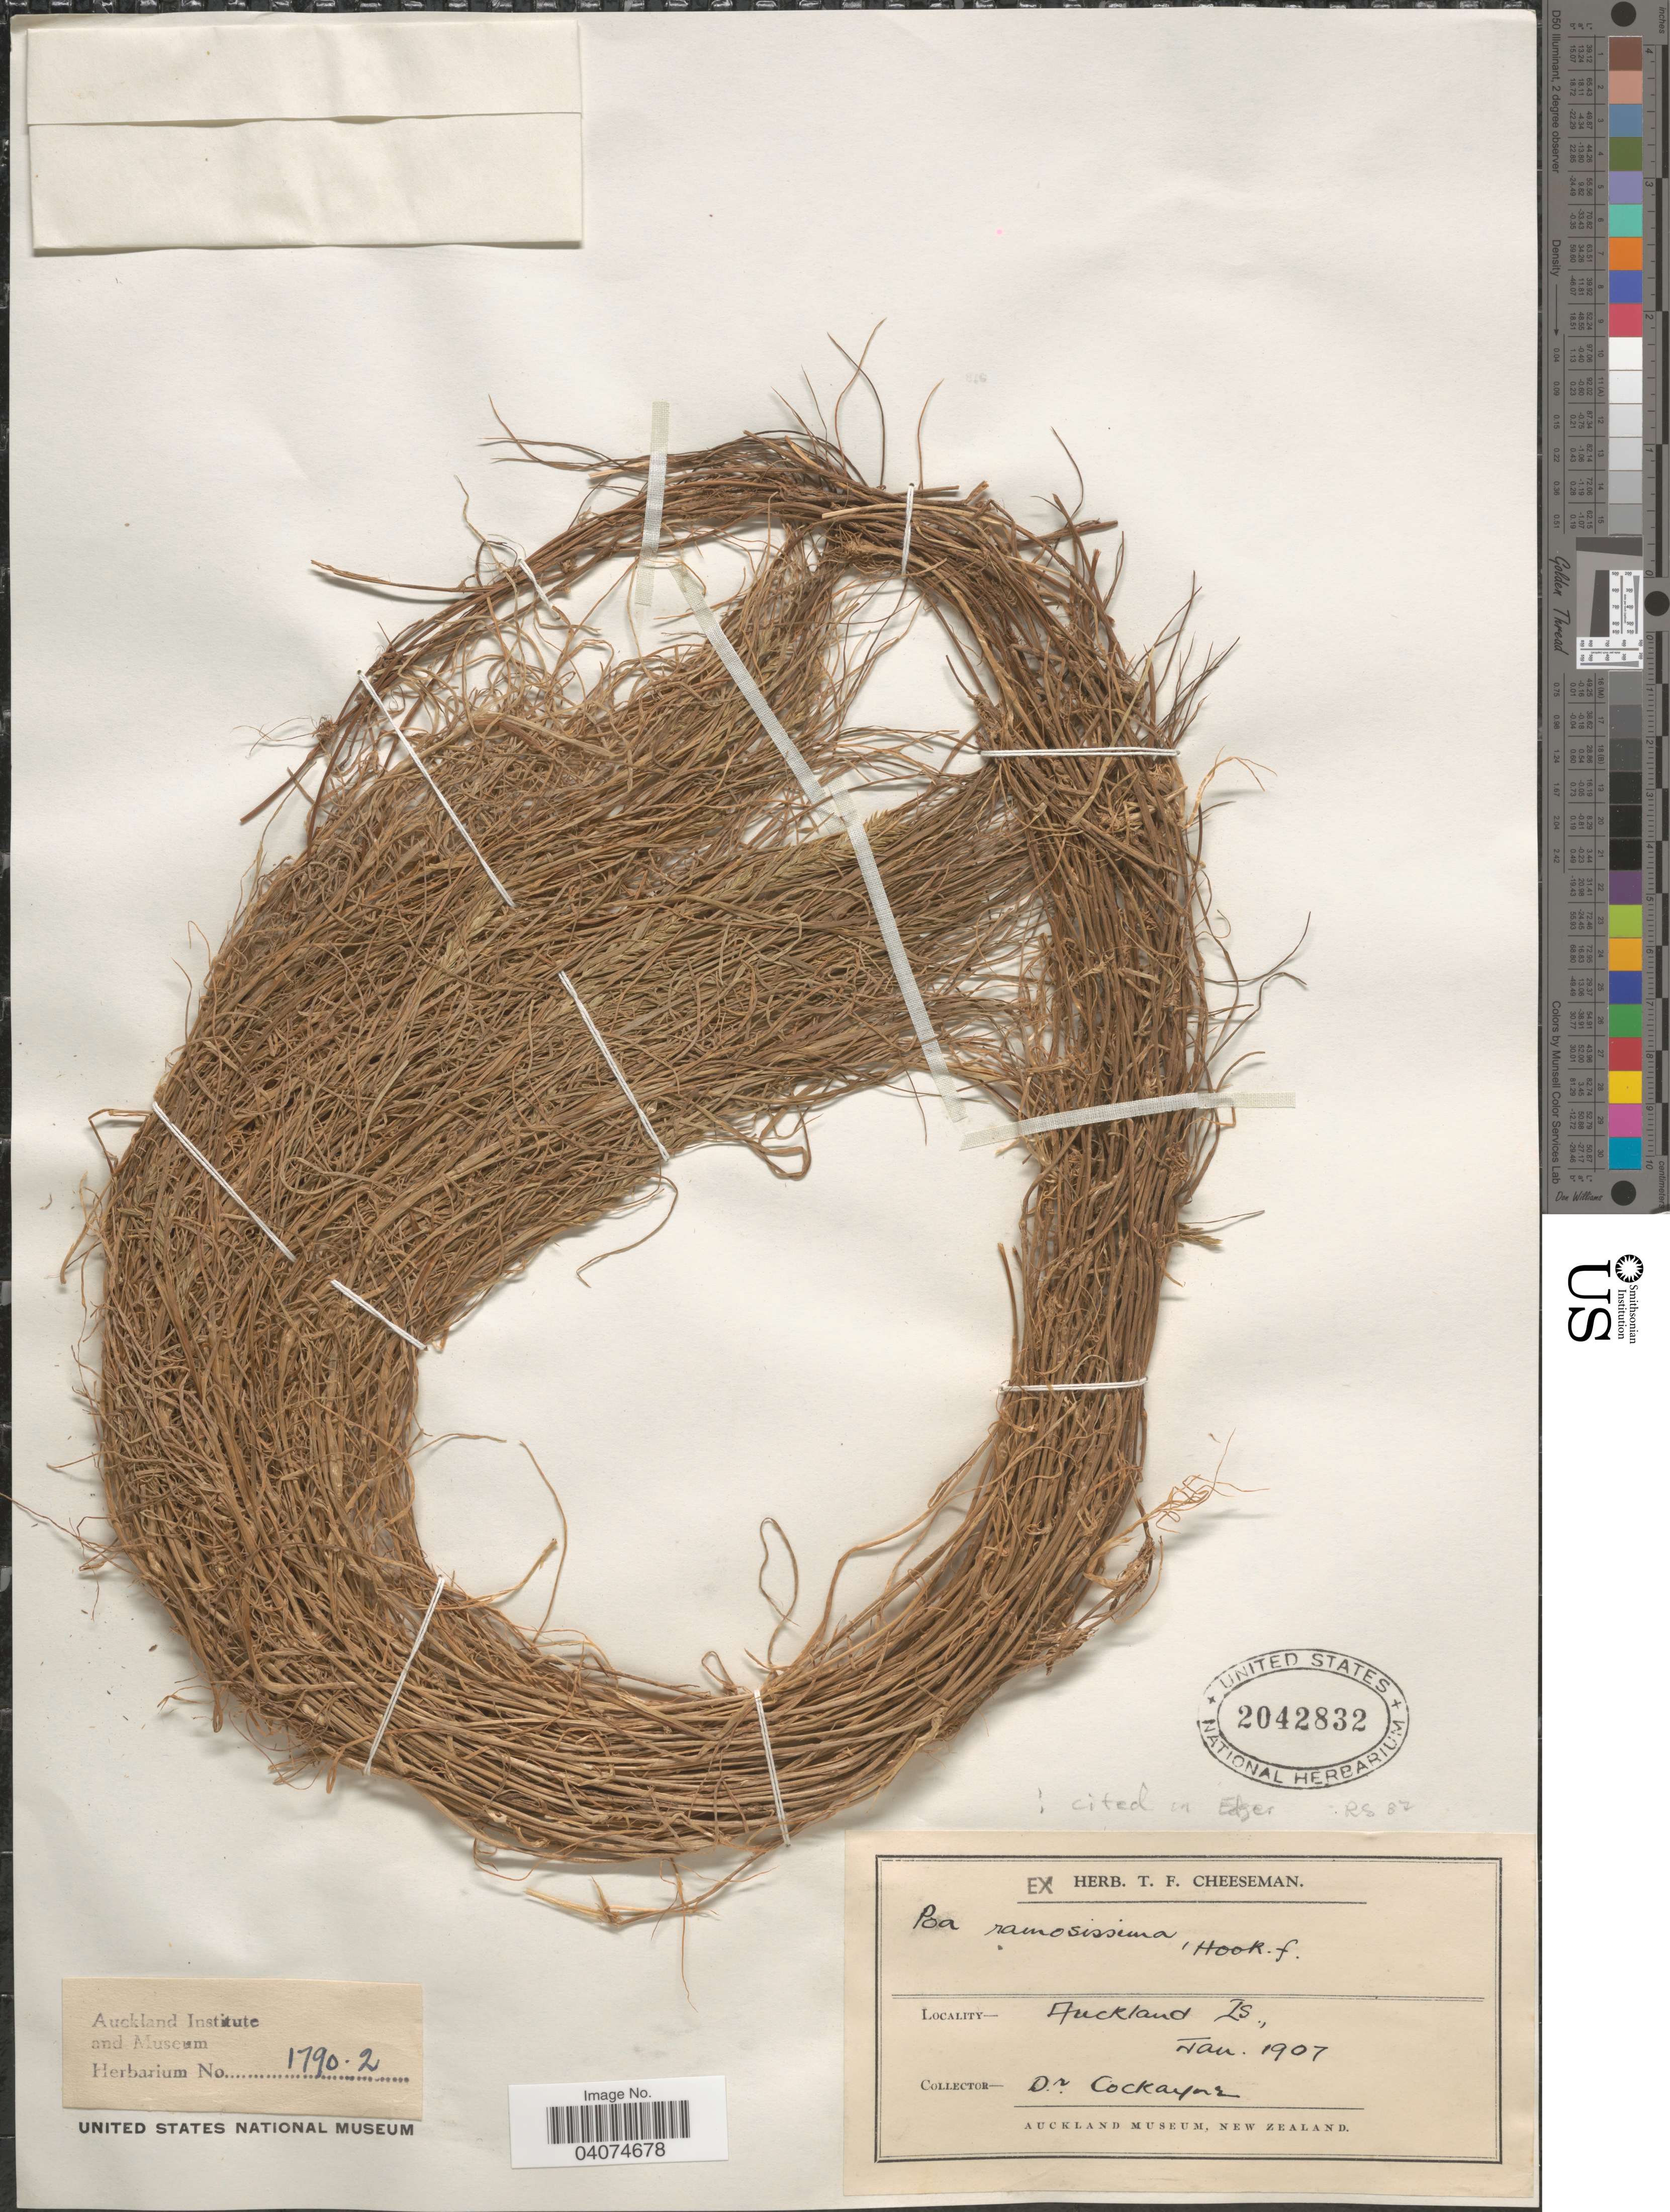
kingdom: Plantae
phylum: Tracheophyta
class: Liliopsida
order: Poales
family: Poaceae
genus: Poa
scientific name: Poa ramosissima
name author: Hook. f.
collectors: -. Cockayne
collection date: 1907-01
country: New Zealand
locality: Auckland Is.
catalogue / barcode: US 2042832